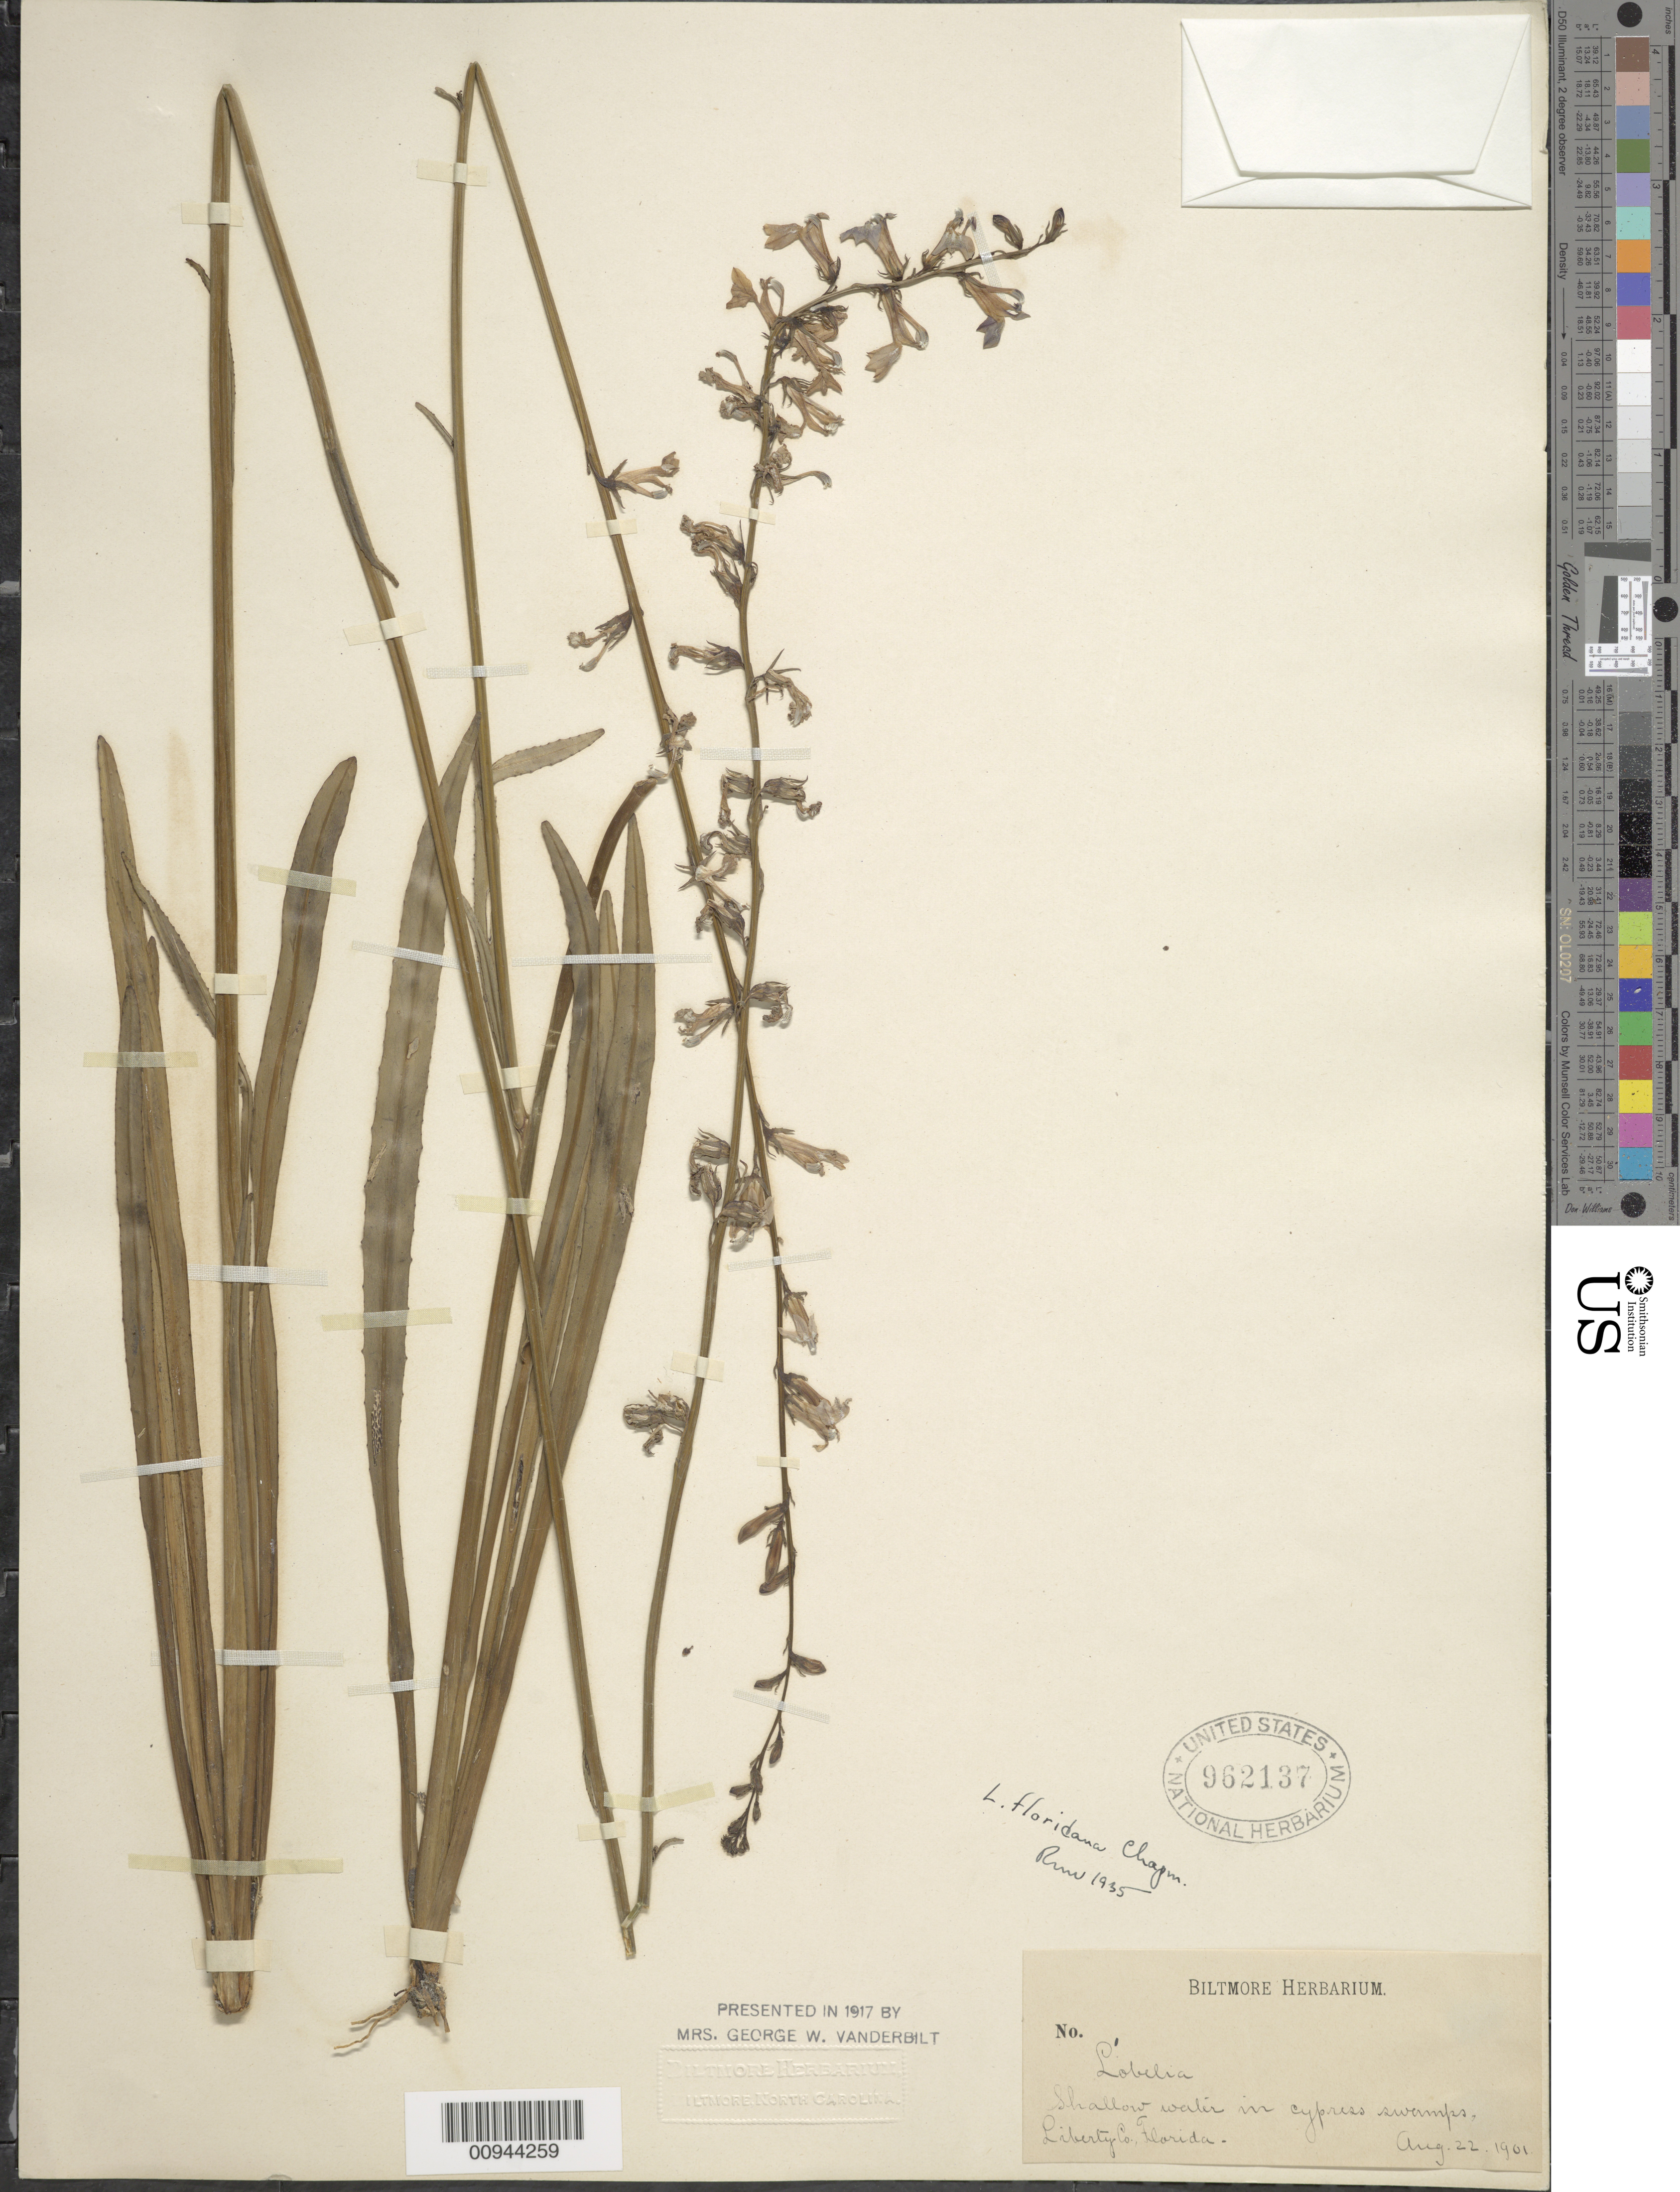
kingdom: Plantae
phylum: Tracheophyta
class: Magnoliopsida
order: Asterales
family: Campanulaceae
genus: Lobelia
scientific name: Lobelia floridana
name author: Chapm.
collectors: ex herb. Biltmore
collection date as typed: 22 Aug 1901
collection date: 1901-08-22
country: United States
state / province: Florida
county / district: Liberty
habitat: shallow water in cypress swamp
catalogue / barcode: US 962137